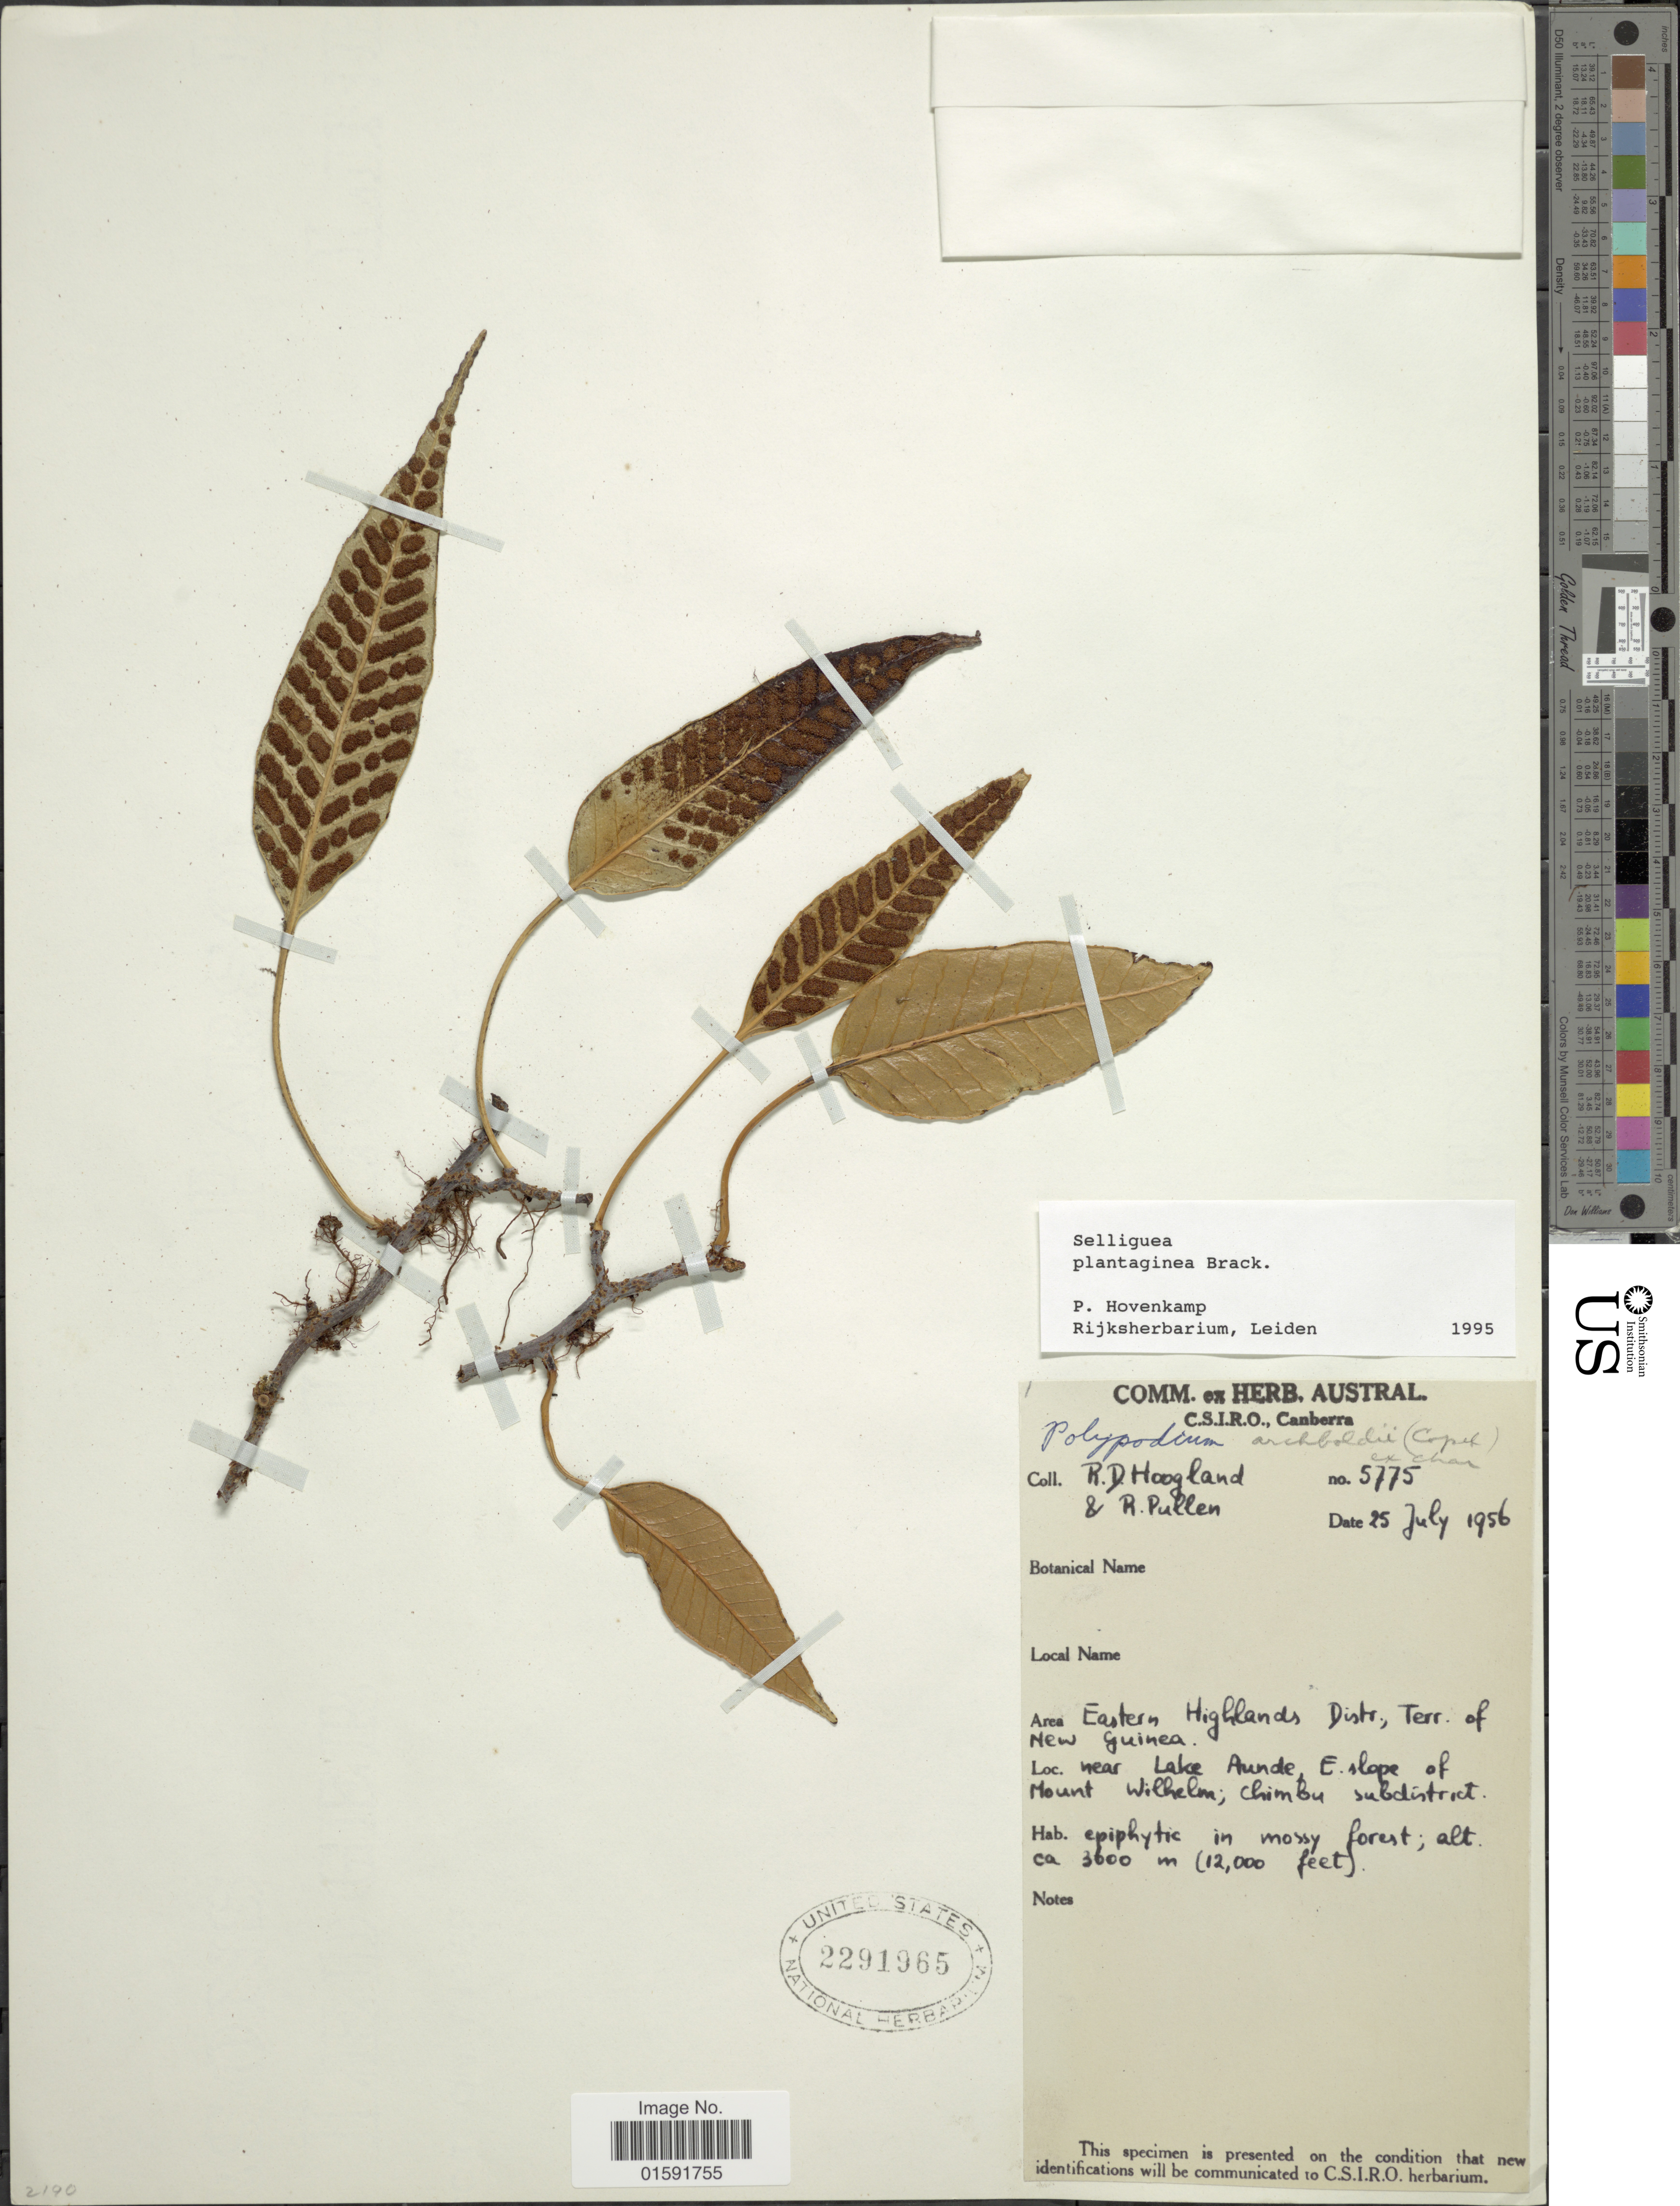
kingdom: Plantae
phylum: Tracheophyta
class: Polypodiopsida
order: Polypodiales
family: Polypodiaceae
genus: Selliguea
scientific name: Selliguea plantaginea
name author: Brack. in Wilkes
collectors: R. D. Hoogland & R. Pullen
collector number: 5775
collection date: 1956-07-25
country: Papua New Guinea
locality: Eastern Highlands Distr., Terr of New Guinea, near Kaje Anunde E. slope of Mount Wilhelm, climbu subdistrict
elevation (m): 3600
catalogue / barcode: US 2291965